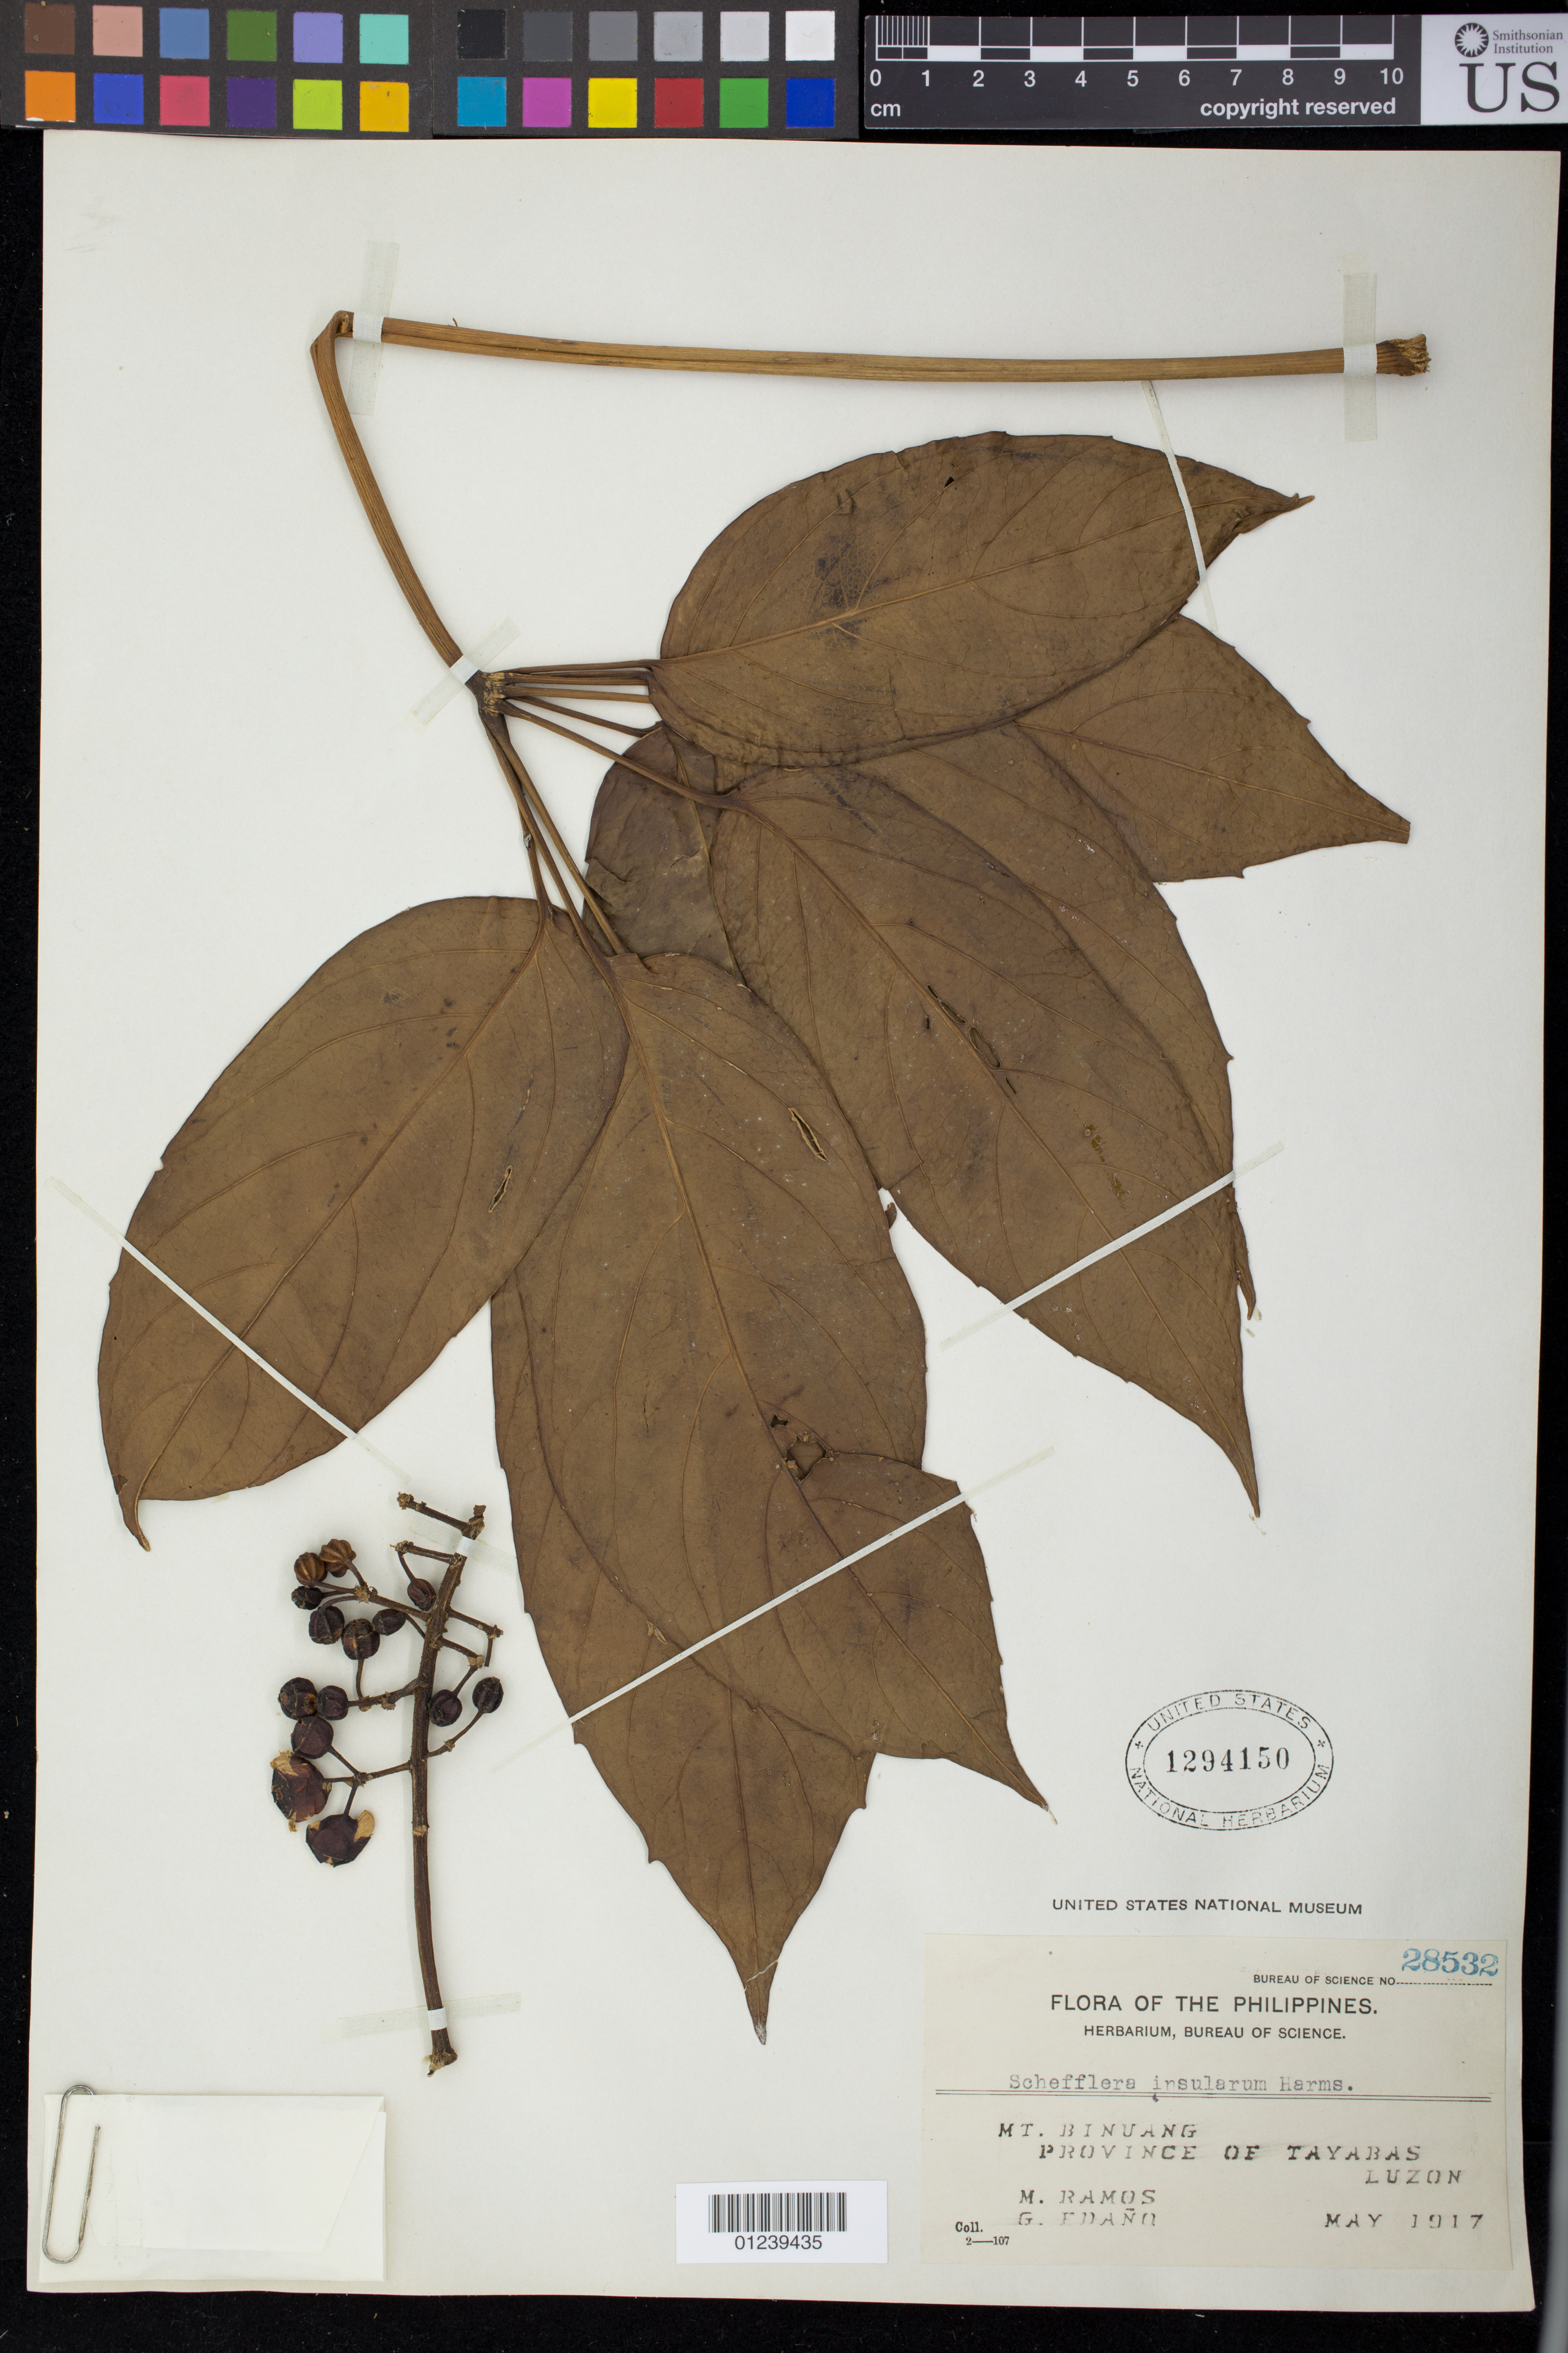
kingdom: Plantae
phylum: Tracheophyta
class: Magnoliopsida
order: Apiales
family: Araliaceae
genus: Schefflera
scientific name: Schefflera insularum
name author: (Seem.) Harms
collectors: M. Ramos & G. Edaño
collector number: Bur. Sci. 28532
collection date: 1917-05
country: Philippines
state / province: Calabarzon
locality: Mt. Binuang, Province of Tayabas, Luzon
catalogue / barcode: US 1294150